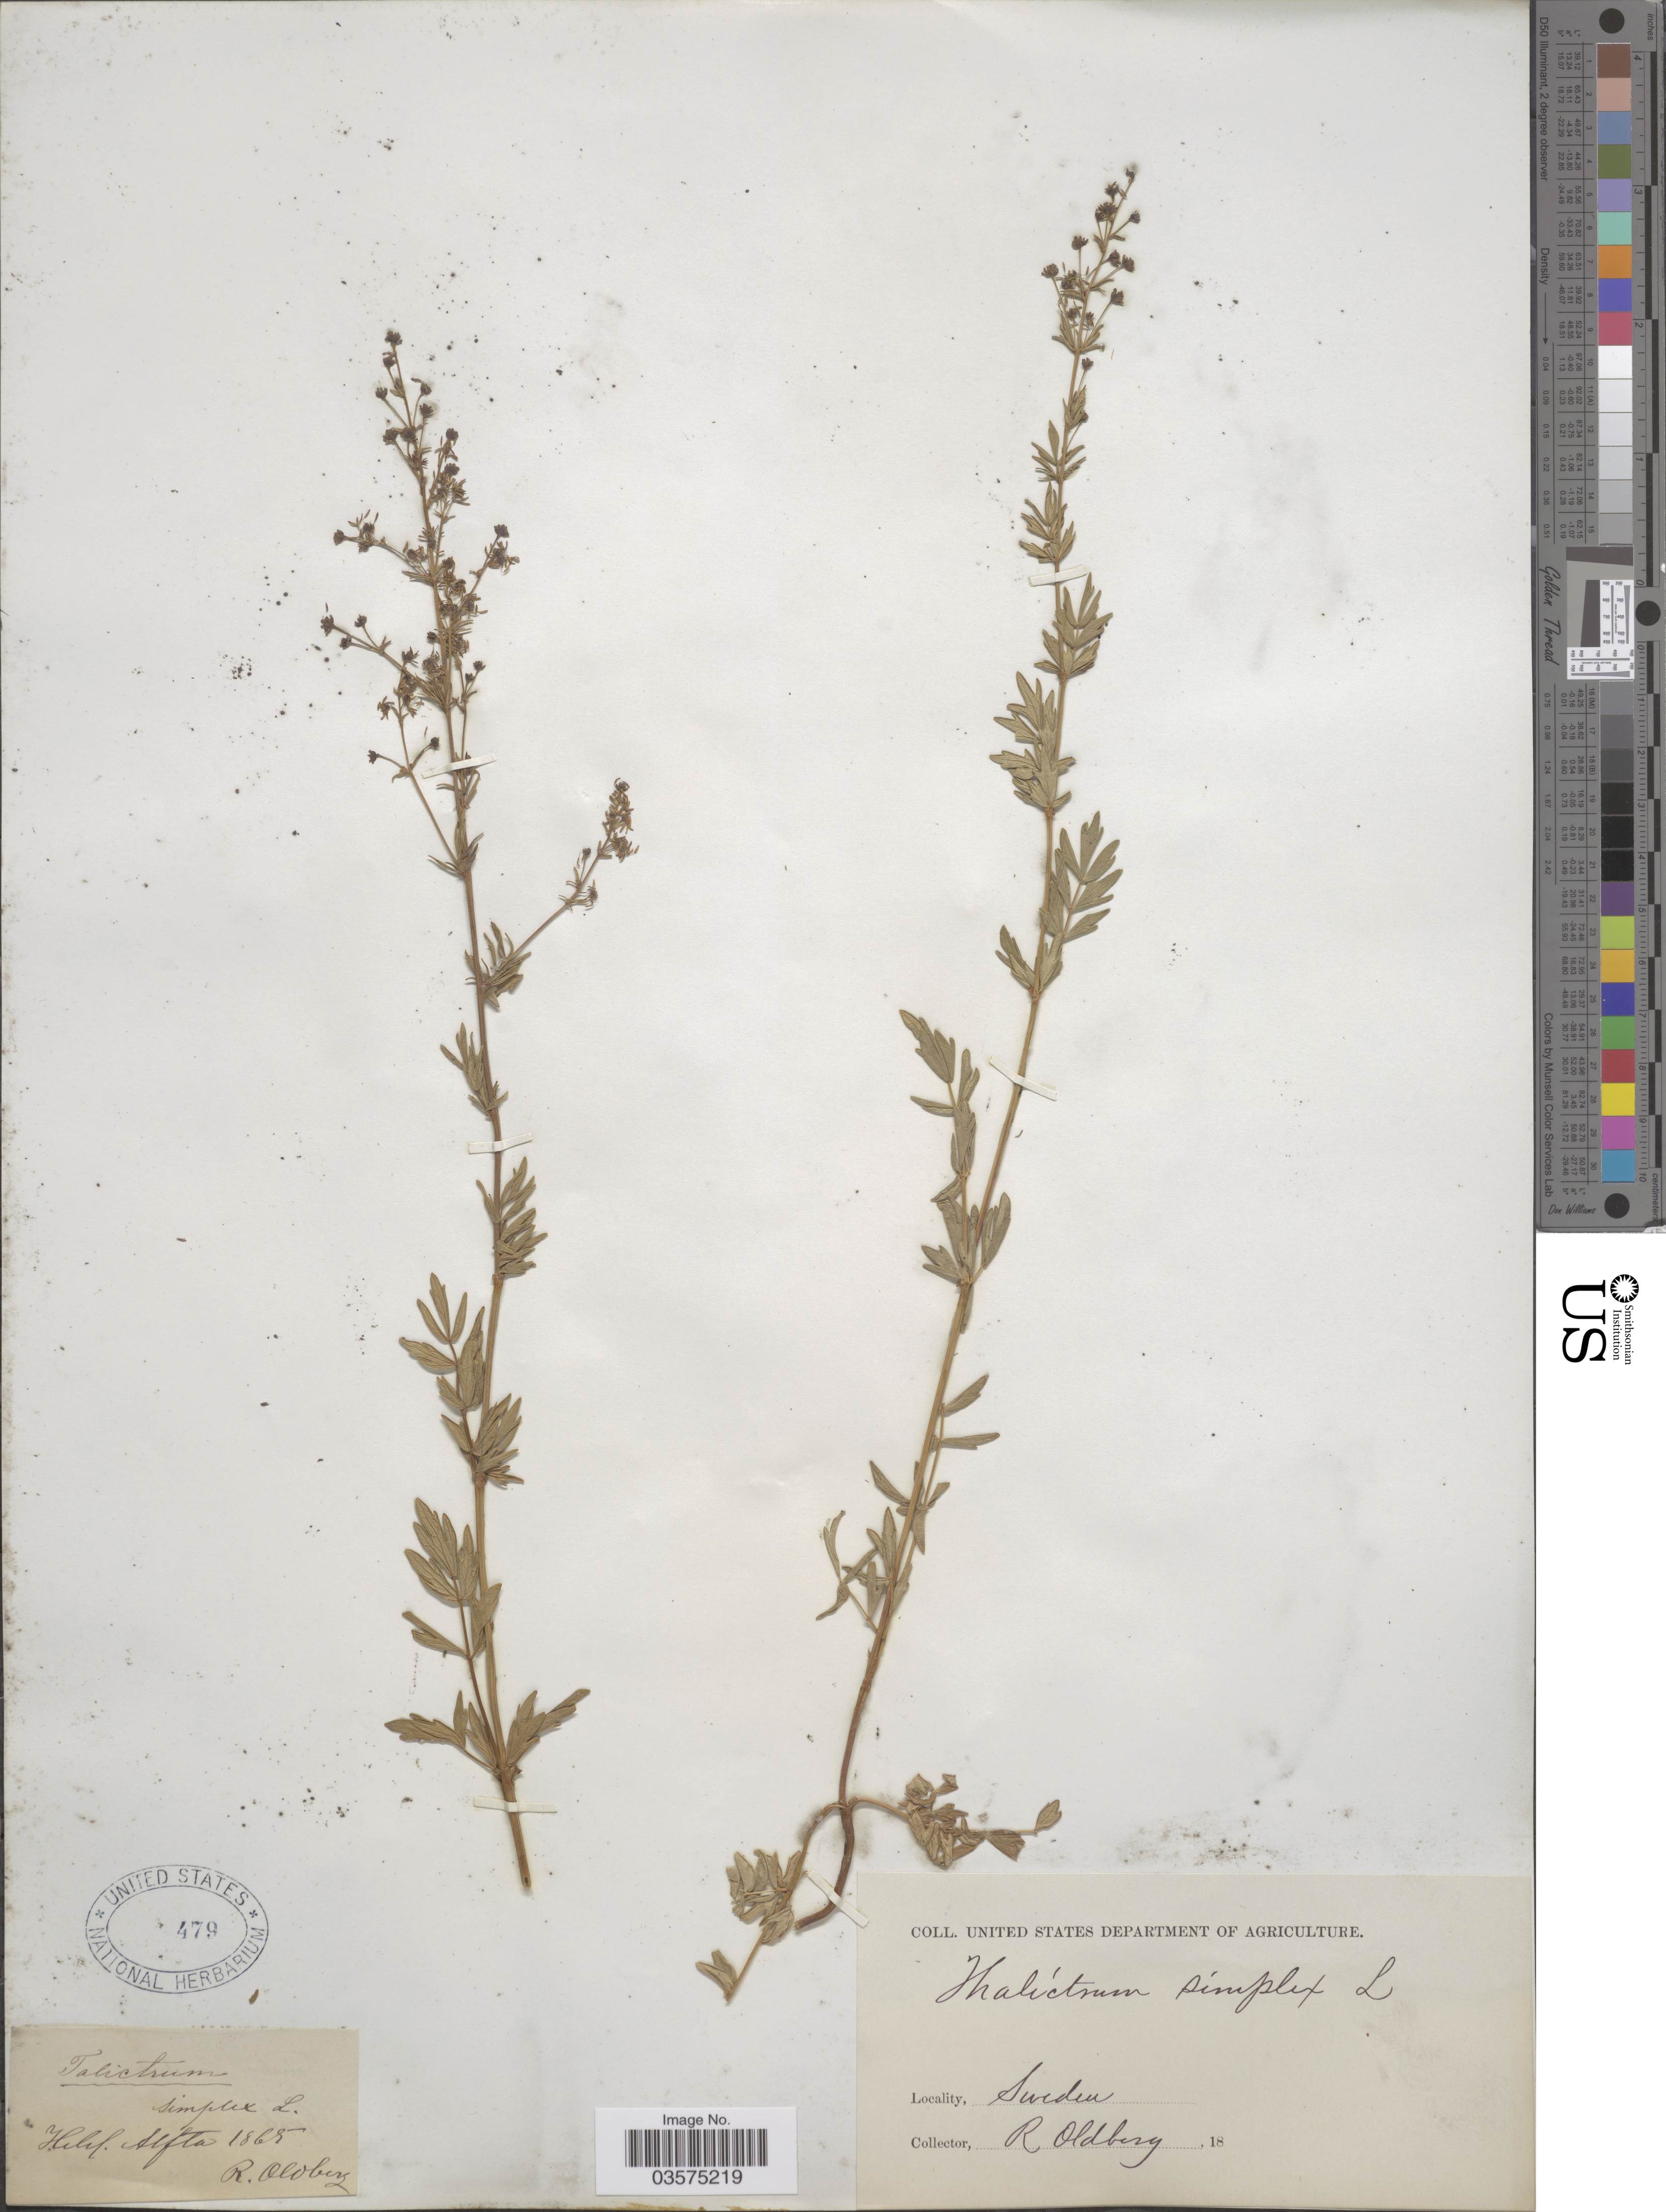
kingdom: Plantae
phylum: Tracheophyta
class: Magnoliopsida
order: Ranunculales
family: Ranunculaceae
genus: Thalictrum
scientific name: Thalictrum simplex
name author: L.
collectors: R. Oldberg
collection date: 1865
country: Sweden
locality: Helsl Alfta.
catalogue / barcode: US 479